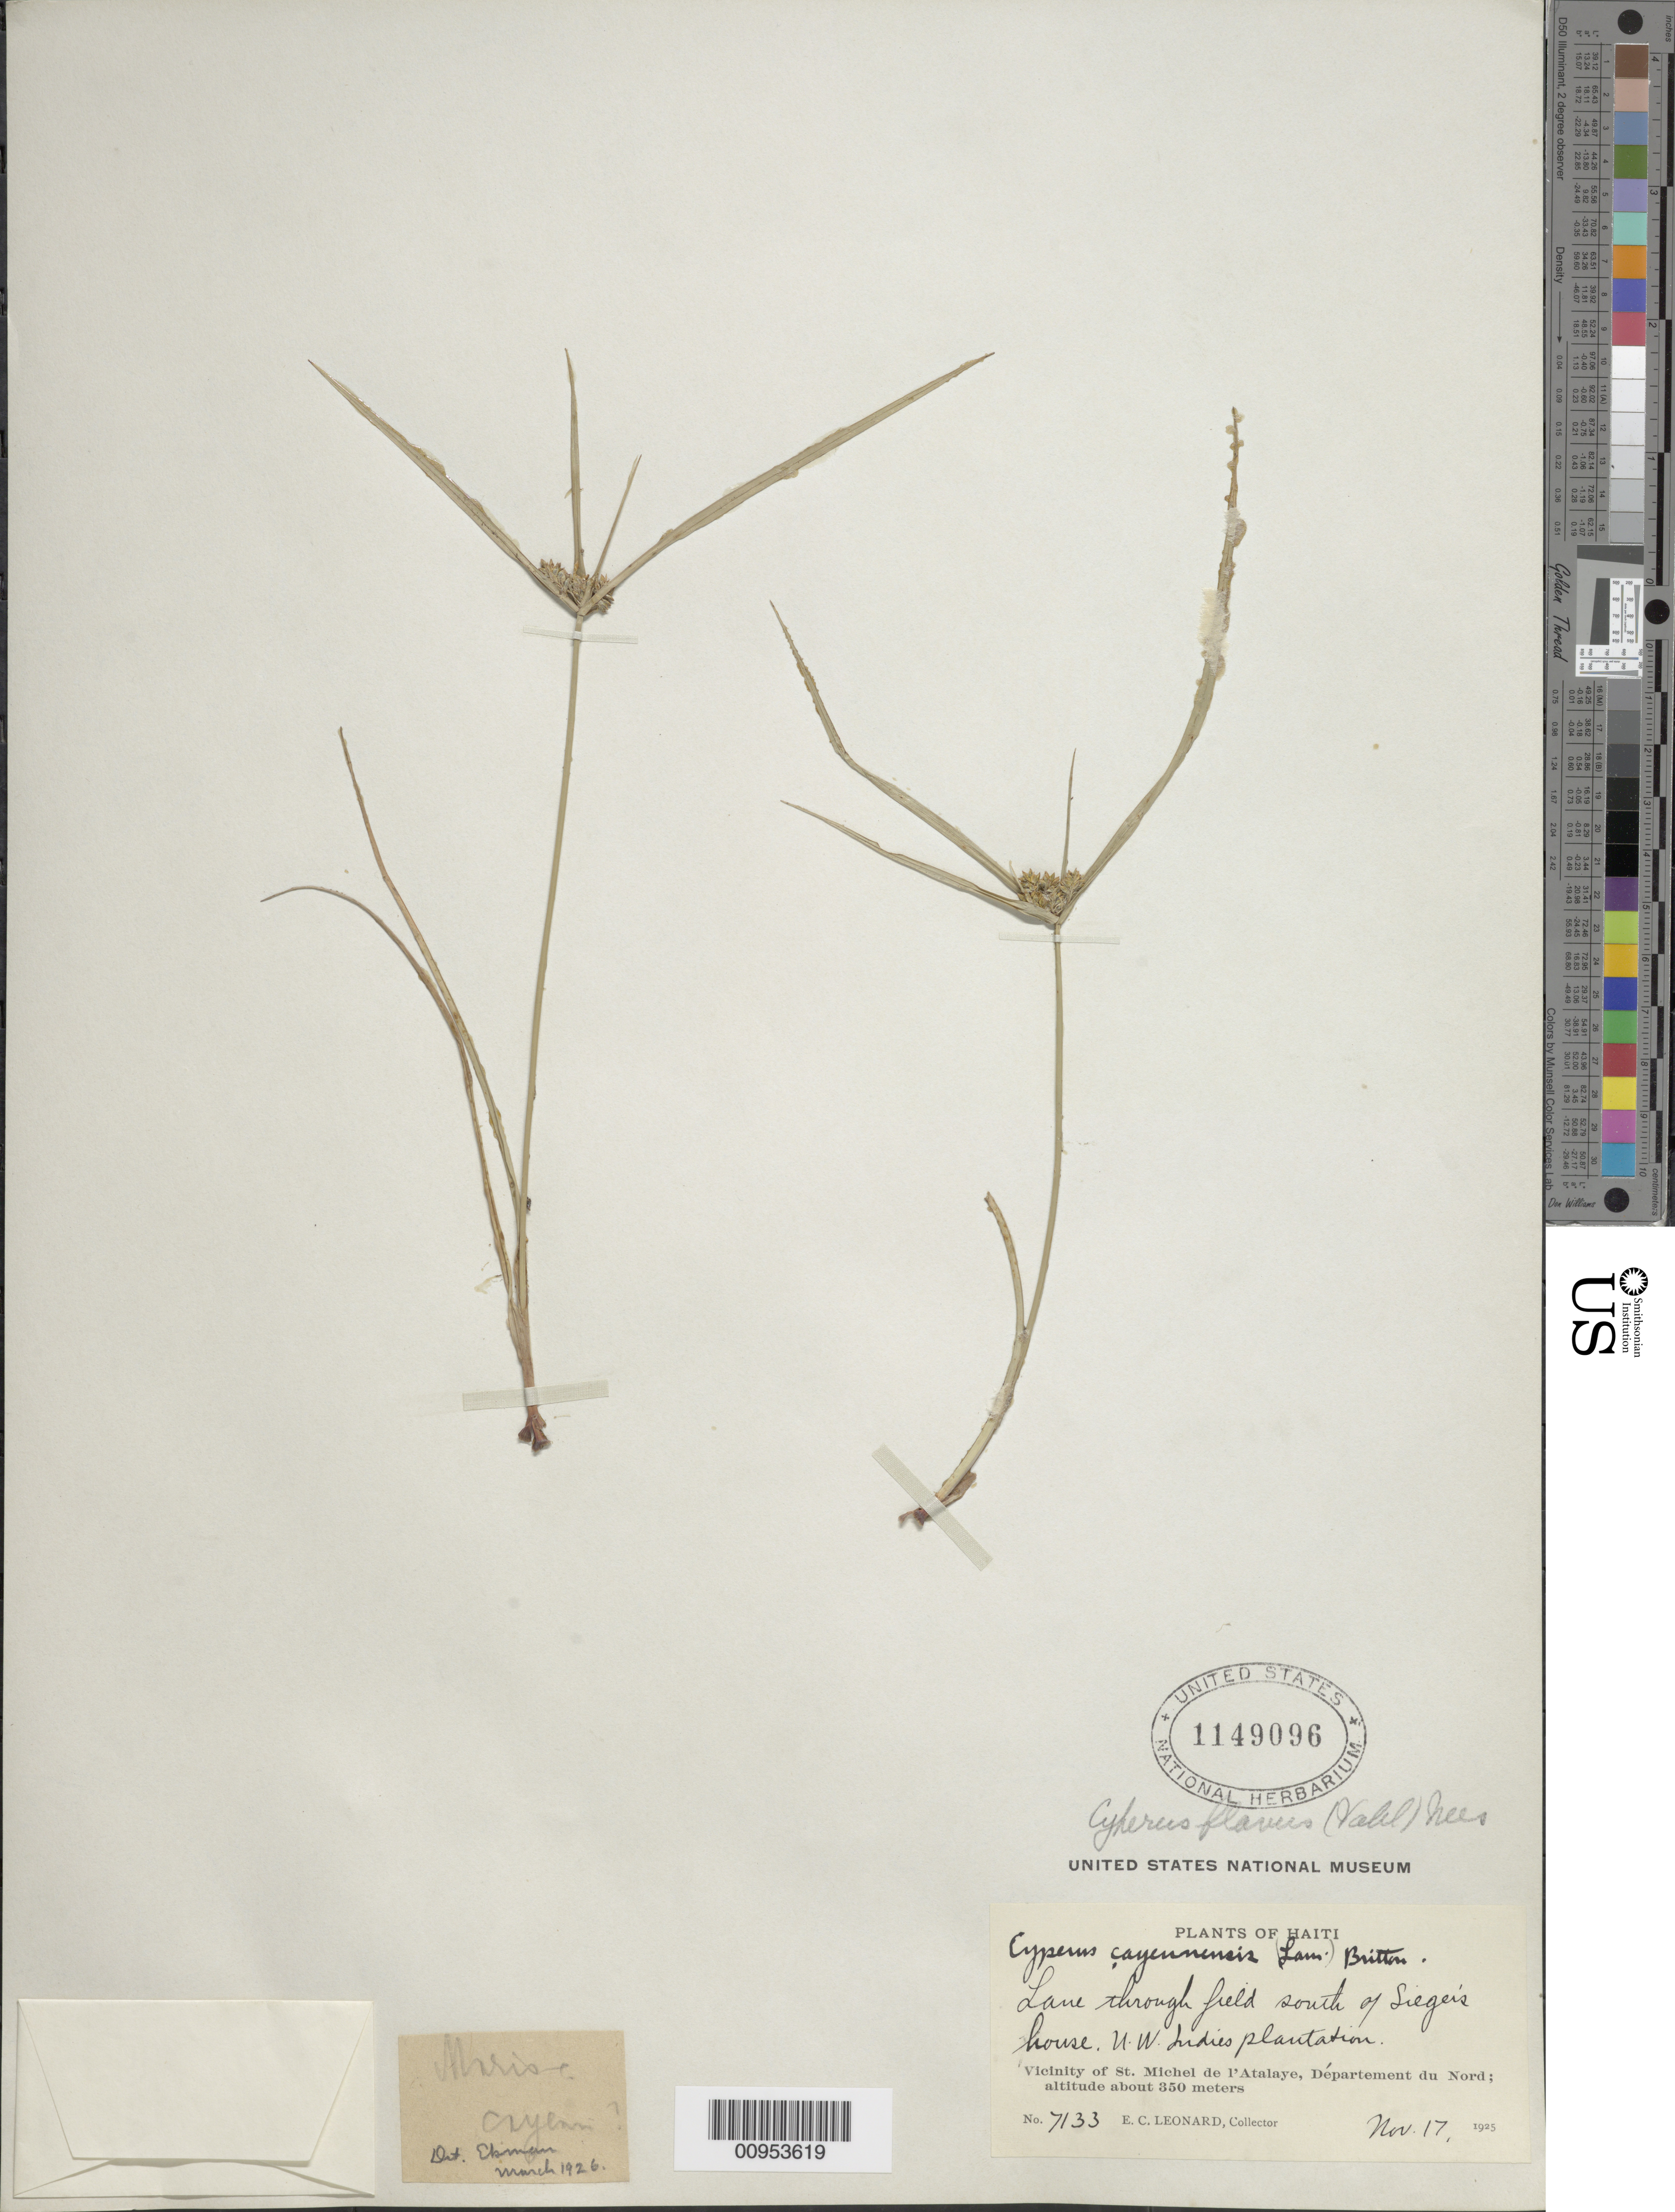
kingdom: Plantae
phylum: Tracheophyta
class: Liliopsida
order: Poales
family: Cyperaceae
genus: Cyperus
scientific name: Cyperus aggregatus var. aggregatus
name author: (Willd.) Endl.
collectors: E. C. Leonard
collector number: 7133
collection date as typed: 17 Nov 1925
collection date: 1925-11-17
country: Haiti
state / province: Artibonite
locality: Vicinity of St. Michel de l' Atalaye, lane through field S of Sieger's house, UW Indies Plantation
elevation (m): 350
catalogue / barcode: US 1149096